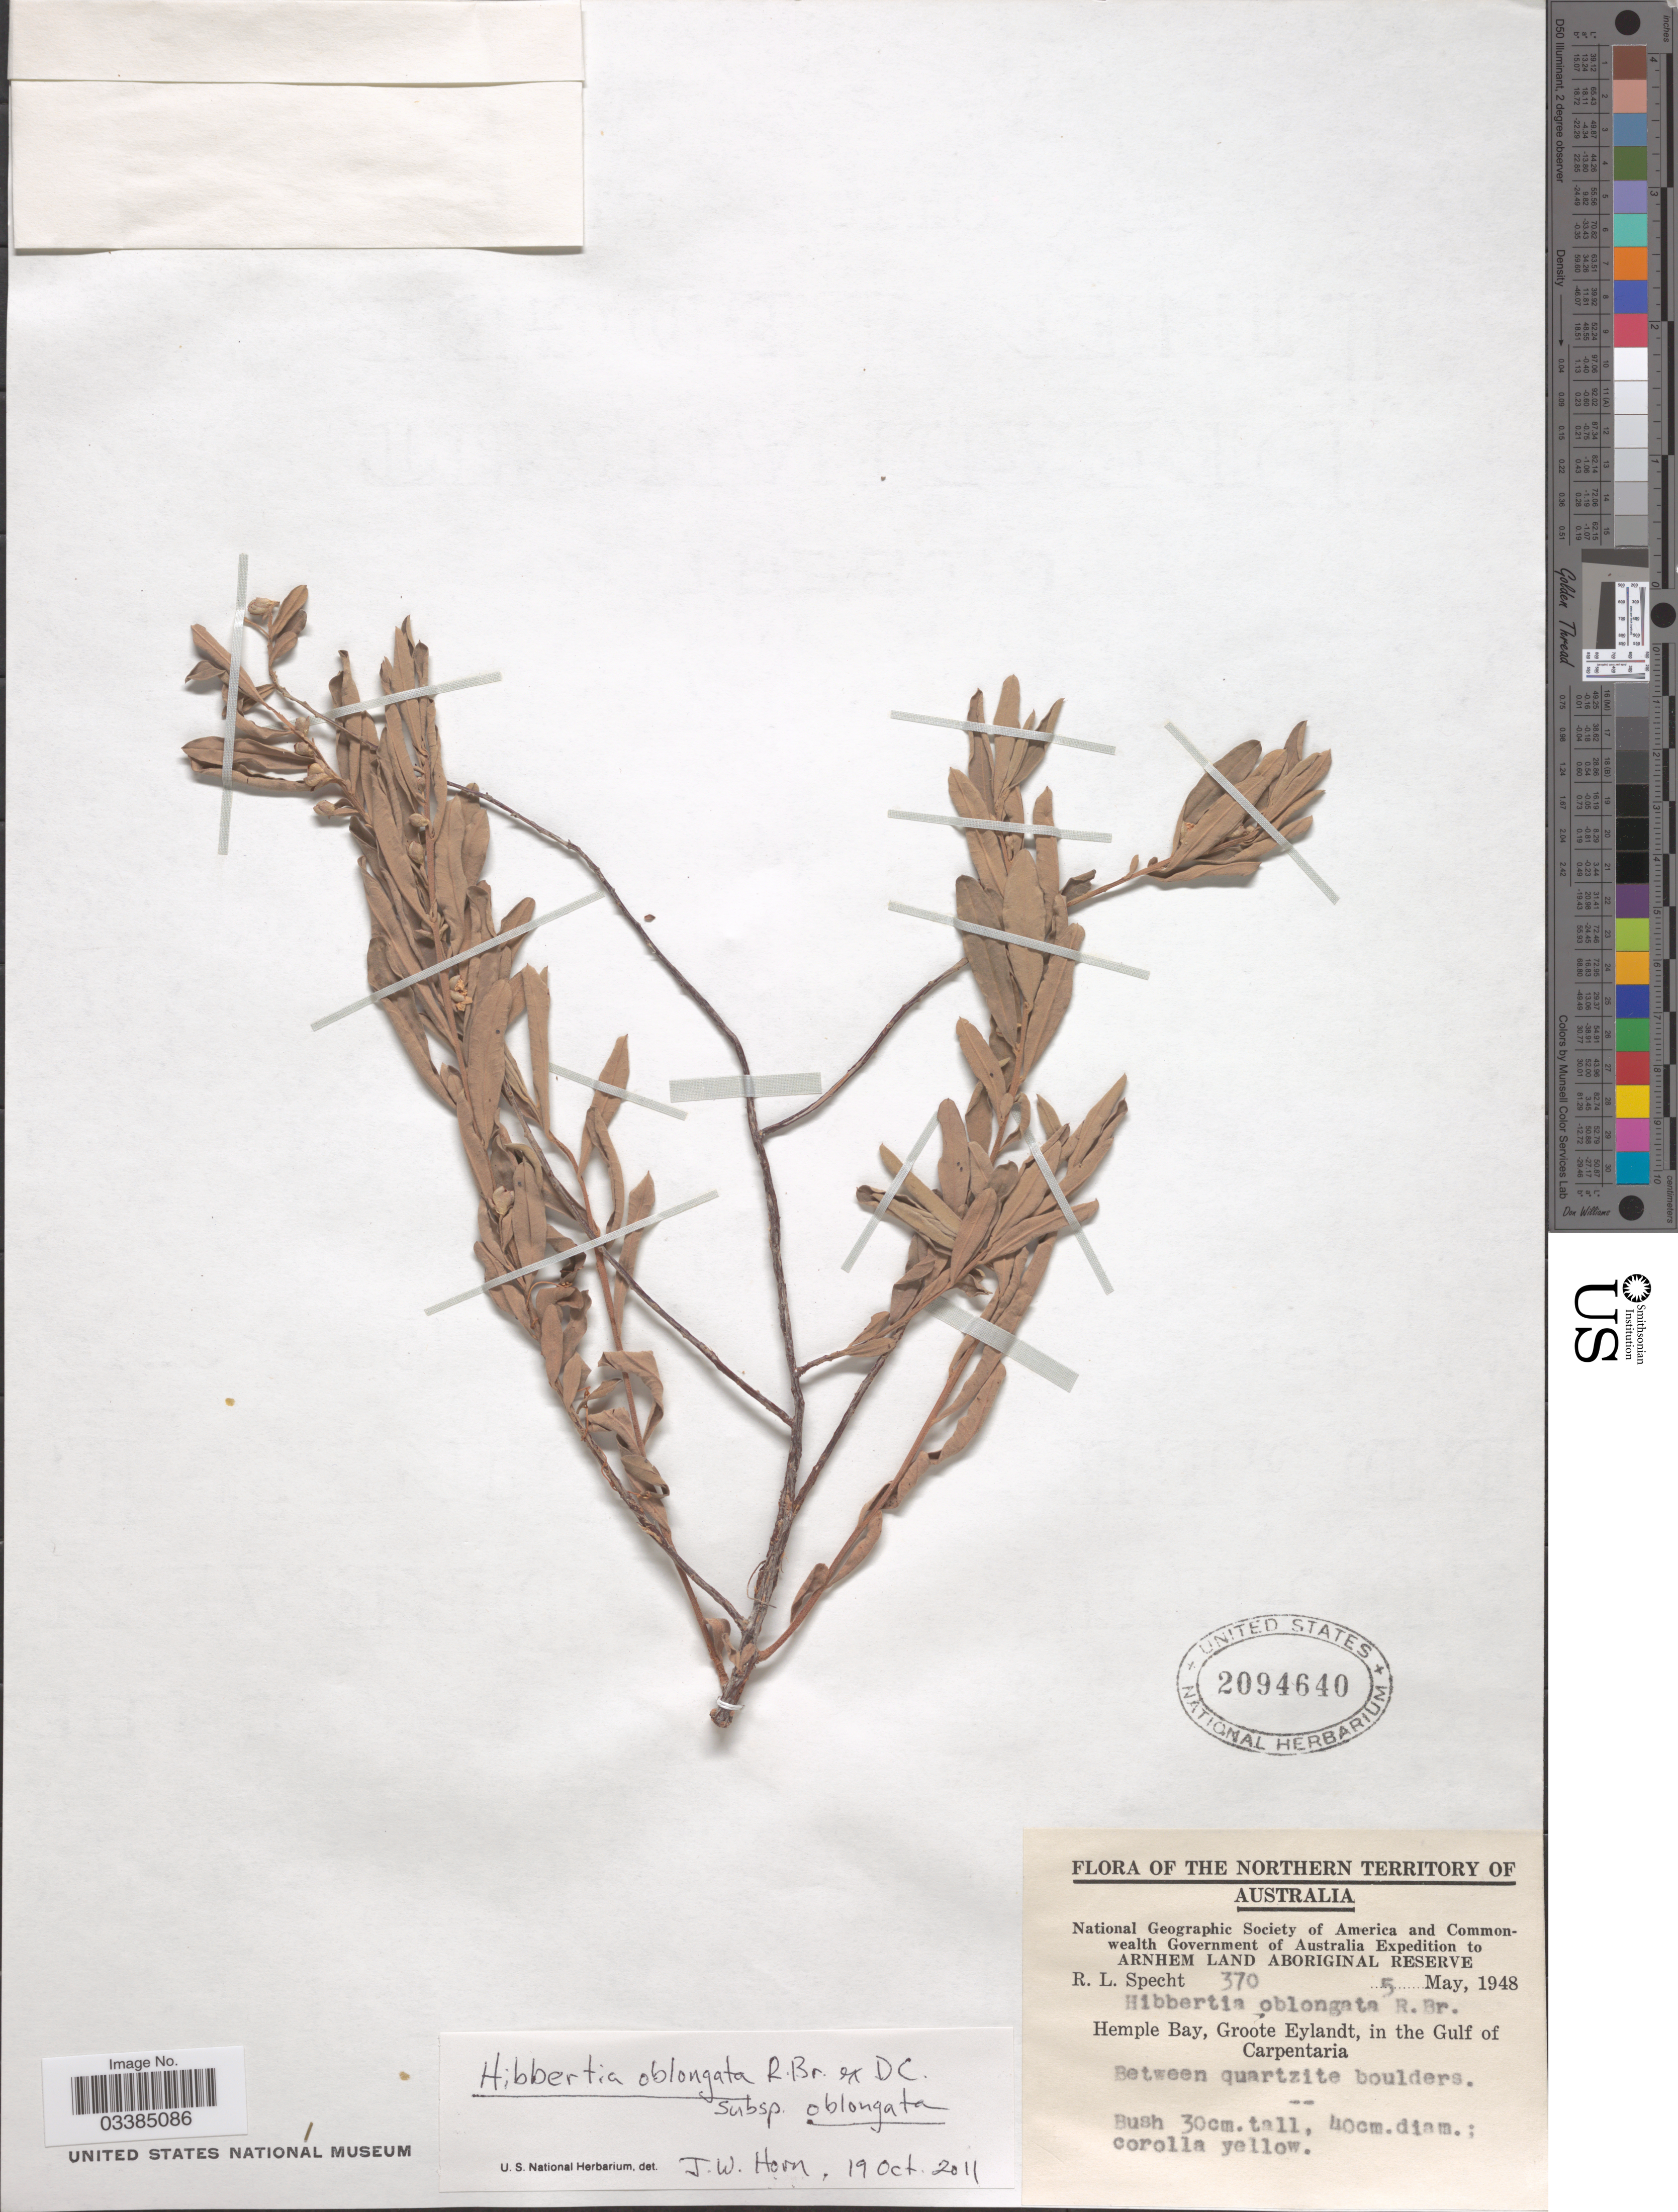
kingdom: Plantae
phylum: Tracheophyta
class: Magnoliopsida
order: Dilleniales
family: Dilleniaceae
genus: Hibbertia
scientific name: Hibbertia oblongata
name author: R. Br. ex DC.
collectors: R. L. Specht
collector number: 370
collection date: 1948-05-05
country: Australia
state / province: Northern Territory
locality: Arnhem Land Aboriginal Reserve. Hemple Bay, Groote Eylandt, in the Gulf of Carpentaria.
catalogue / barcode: US 2094640